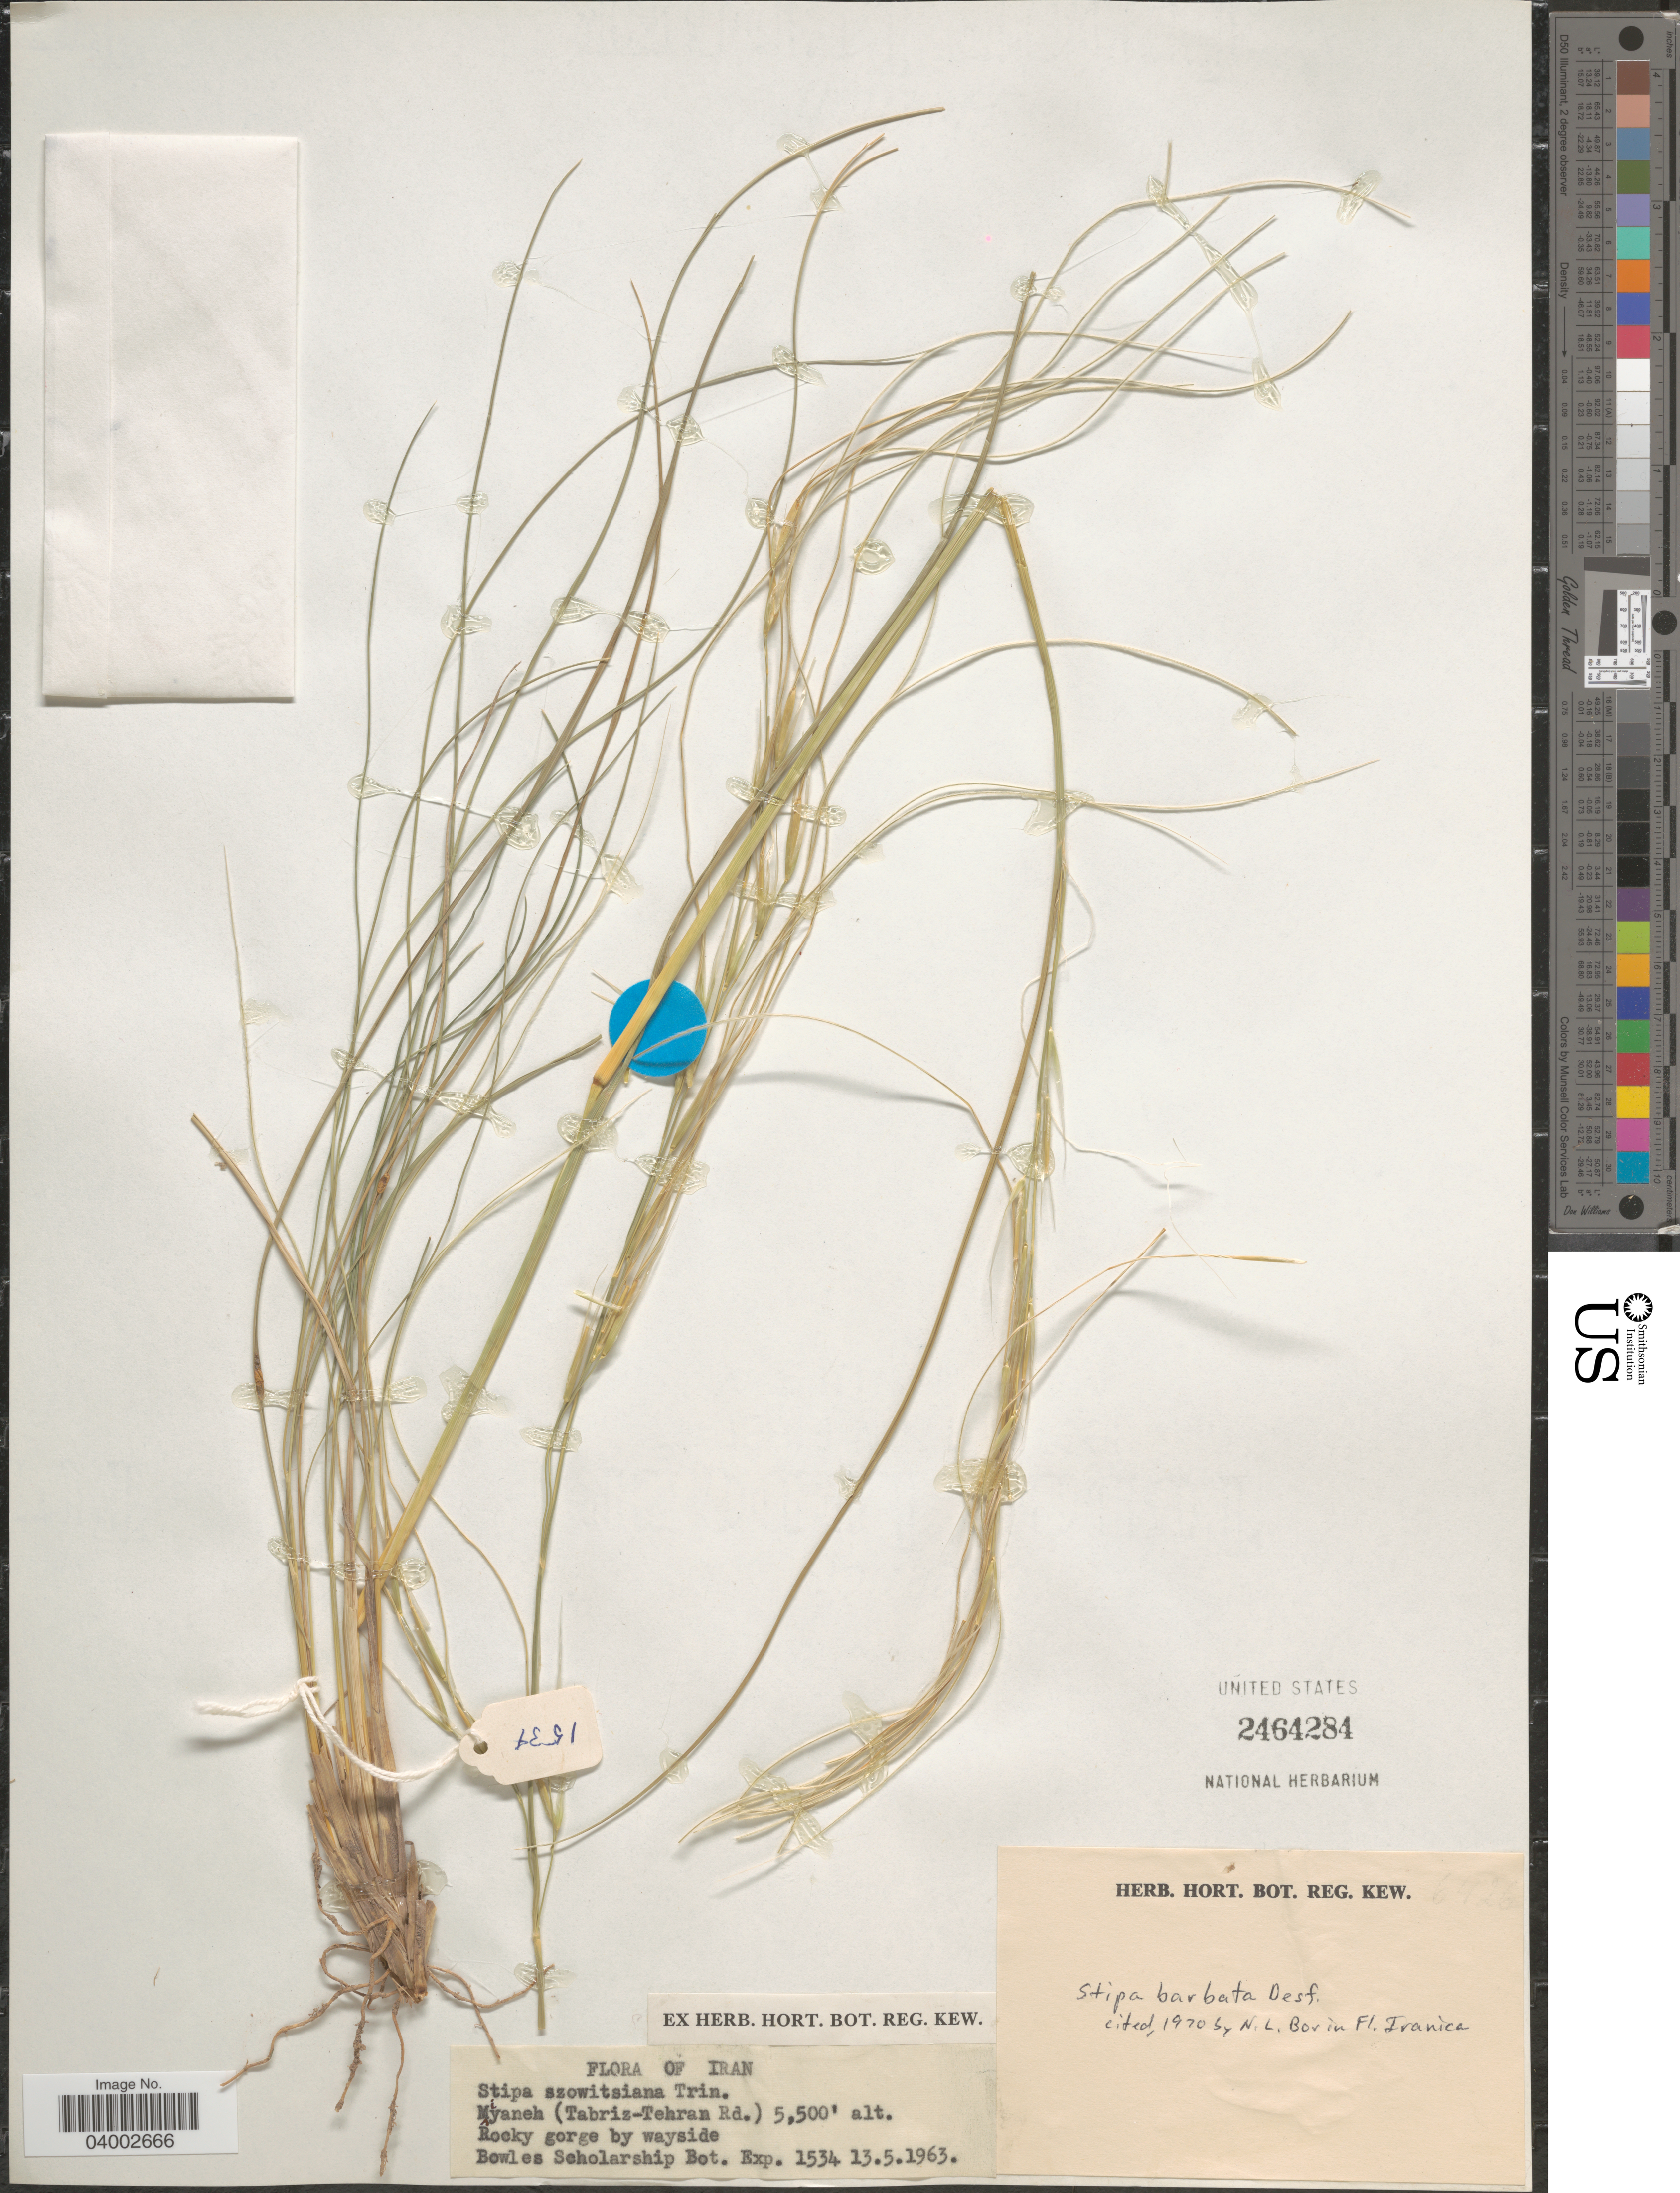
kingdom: Plantae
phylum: Tracheophyta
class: Liliopsida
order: Poales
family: Poaceae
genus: Stipa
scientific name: Stipa barbata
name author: Michx.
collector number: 1534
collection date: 1963-05-13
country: Iran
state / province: Tehran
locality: Miyaneh (Tabriz-Tehran Rd.).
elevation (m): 1676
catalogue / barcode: US 2464284